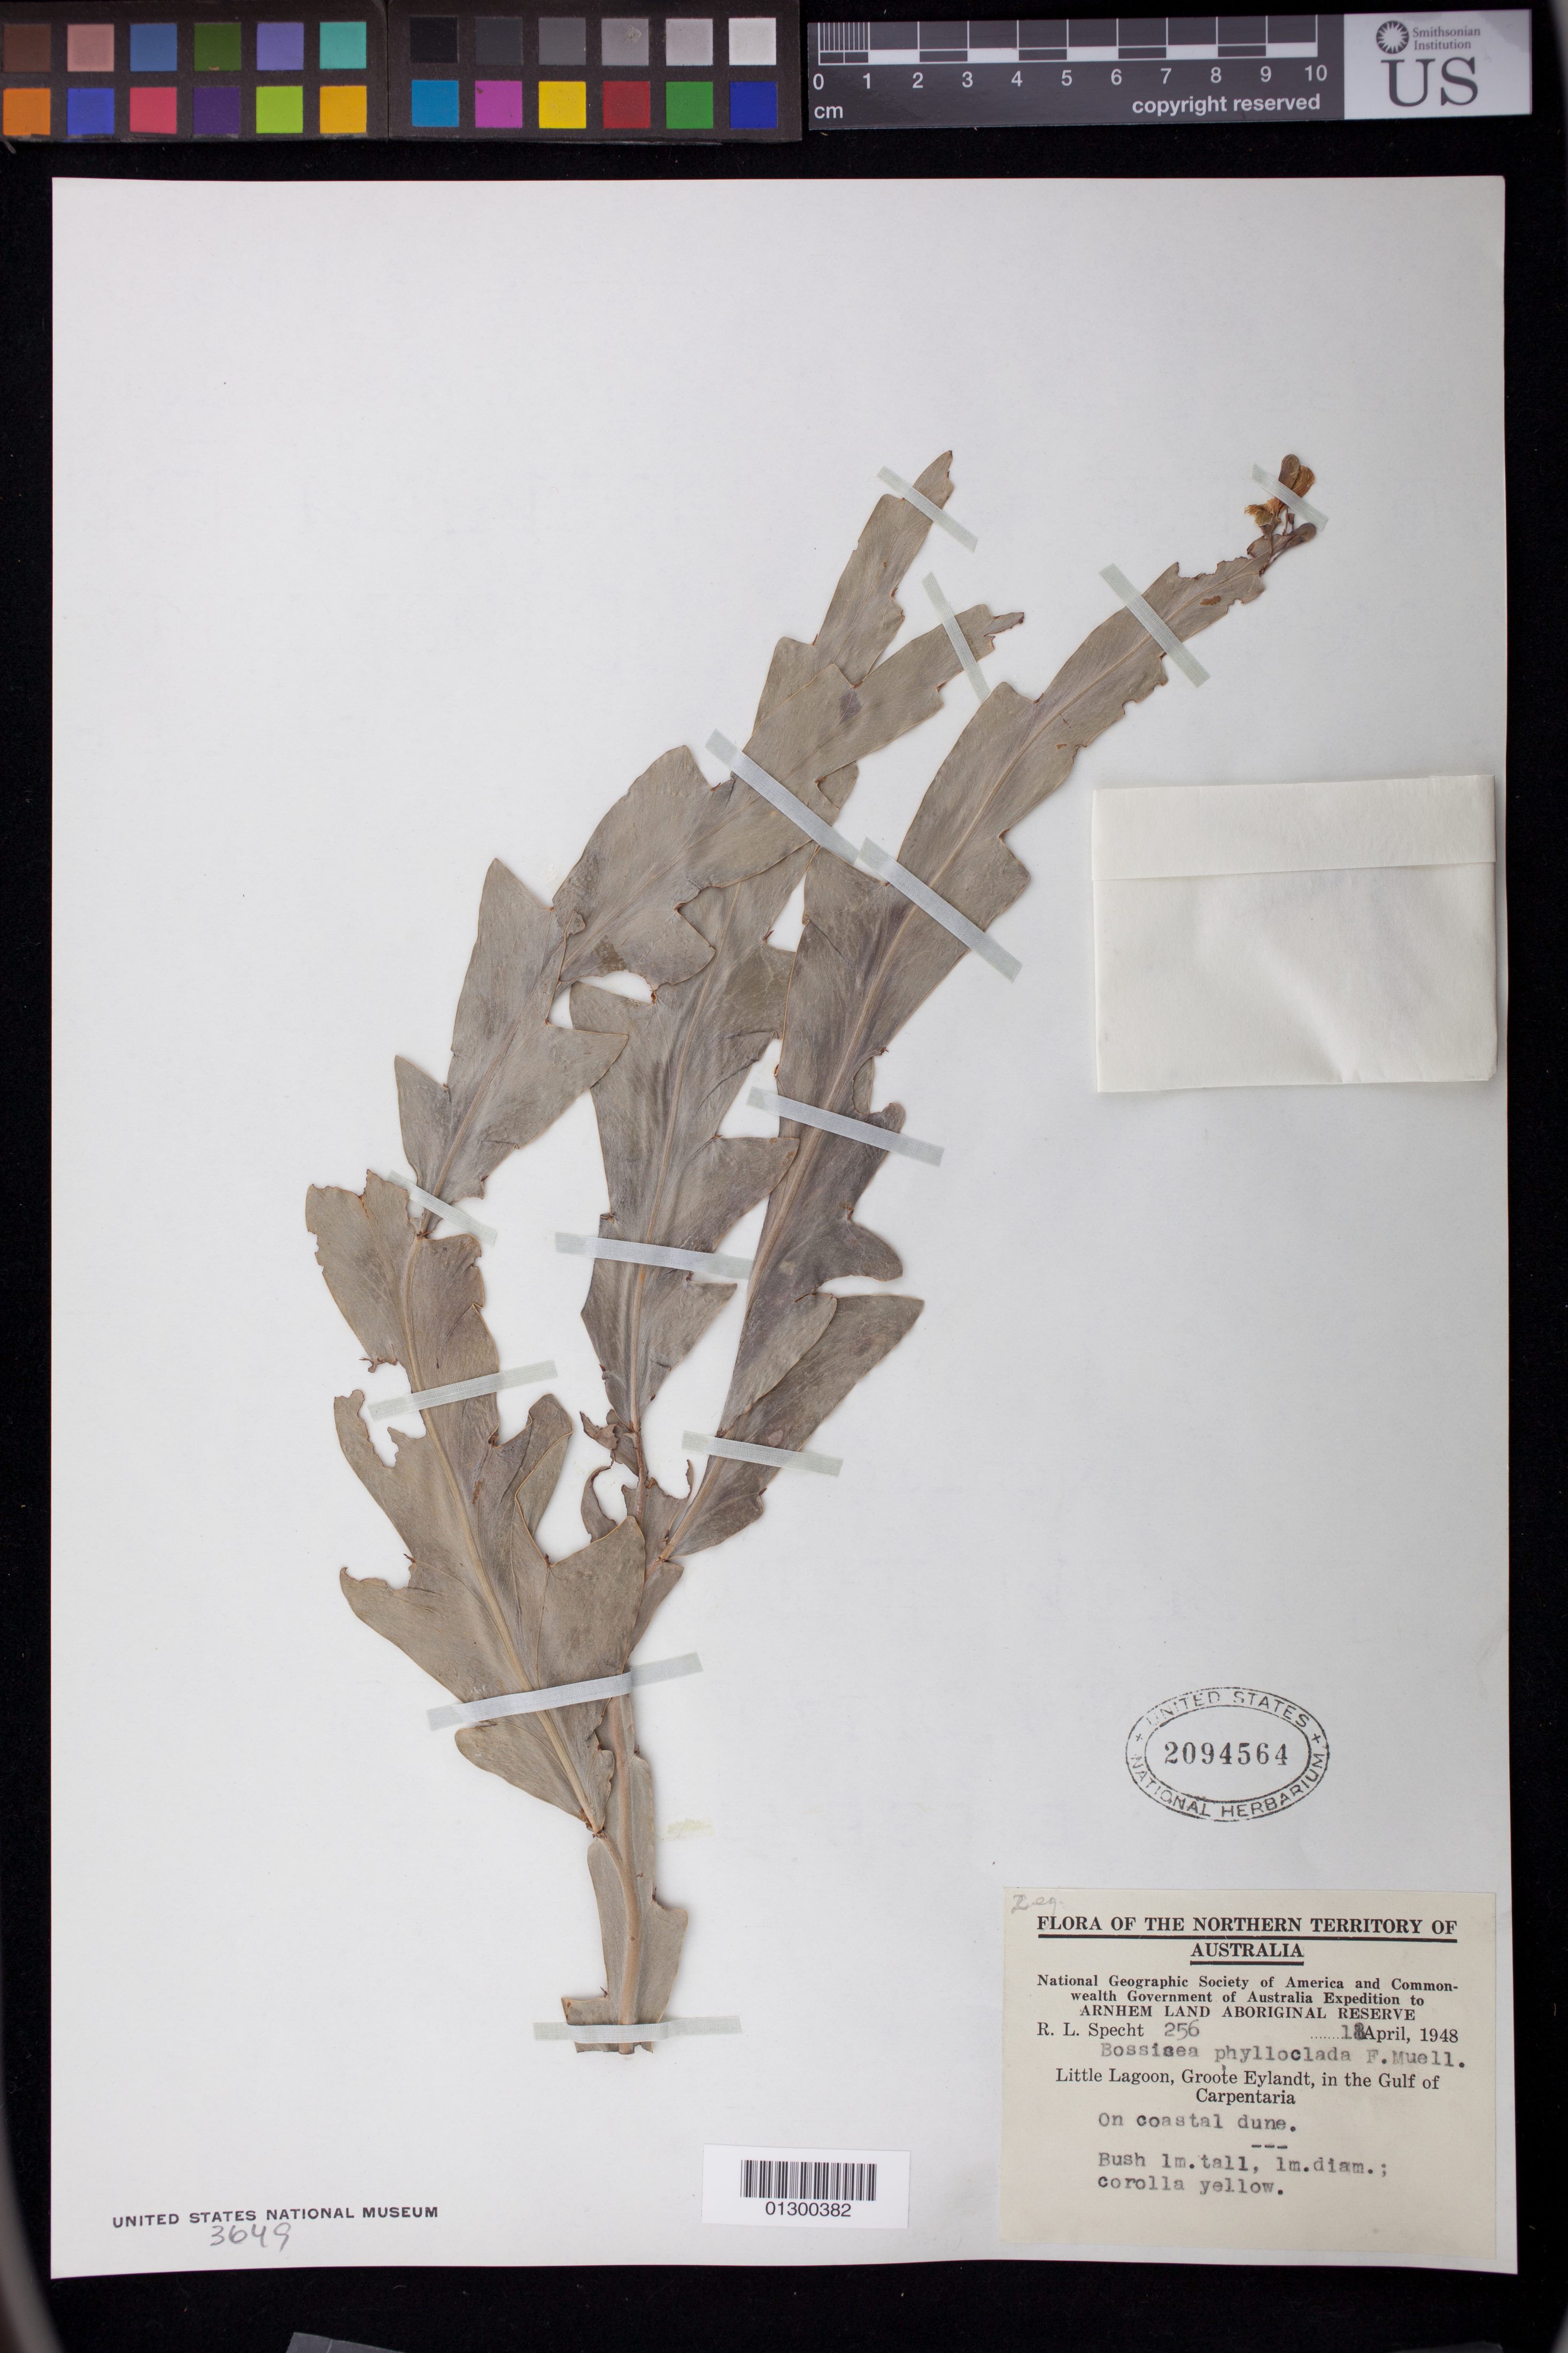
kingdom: Plantae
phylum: Tracheophyta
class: Magnoliopsida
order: Fabales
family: Fabaceae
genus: Bossiaea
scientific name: Bossiaea phylloclada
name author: F. Muell.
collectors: R. L. Specht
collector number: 256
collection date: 1948-04-18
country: Australia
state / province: Northern Territory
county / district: East Arnhem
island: Groote Eylandt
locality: Little Lagoon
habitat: On coastal dune.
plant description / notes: Bush 1 m. tall, 1 m. diam.; corolla yellow.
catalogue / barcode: US 2094564